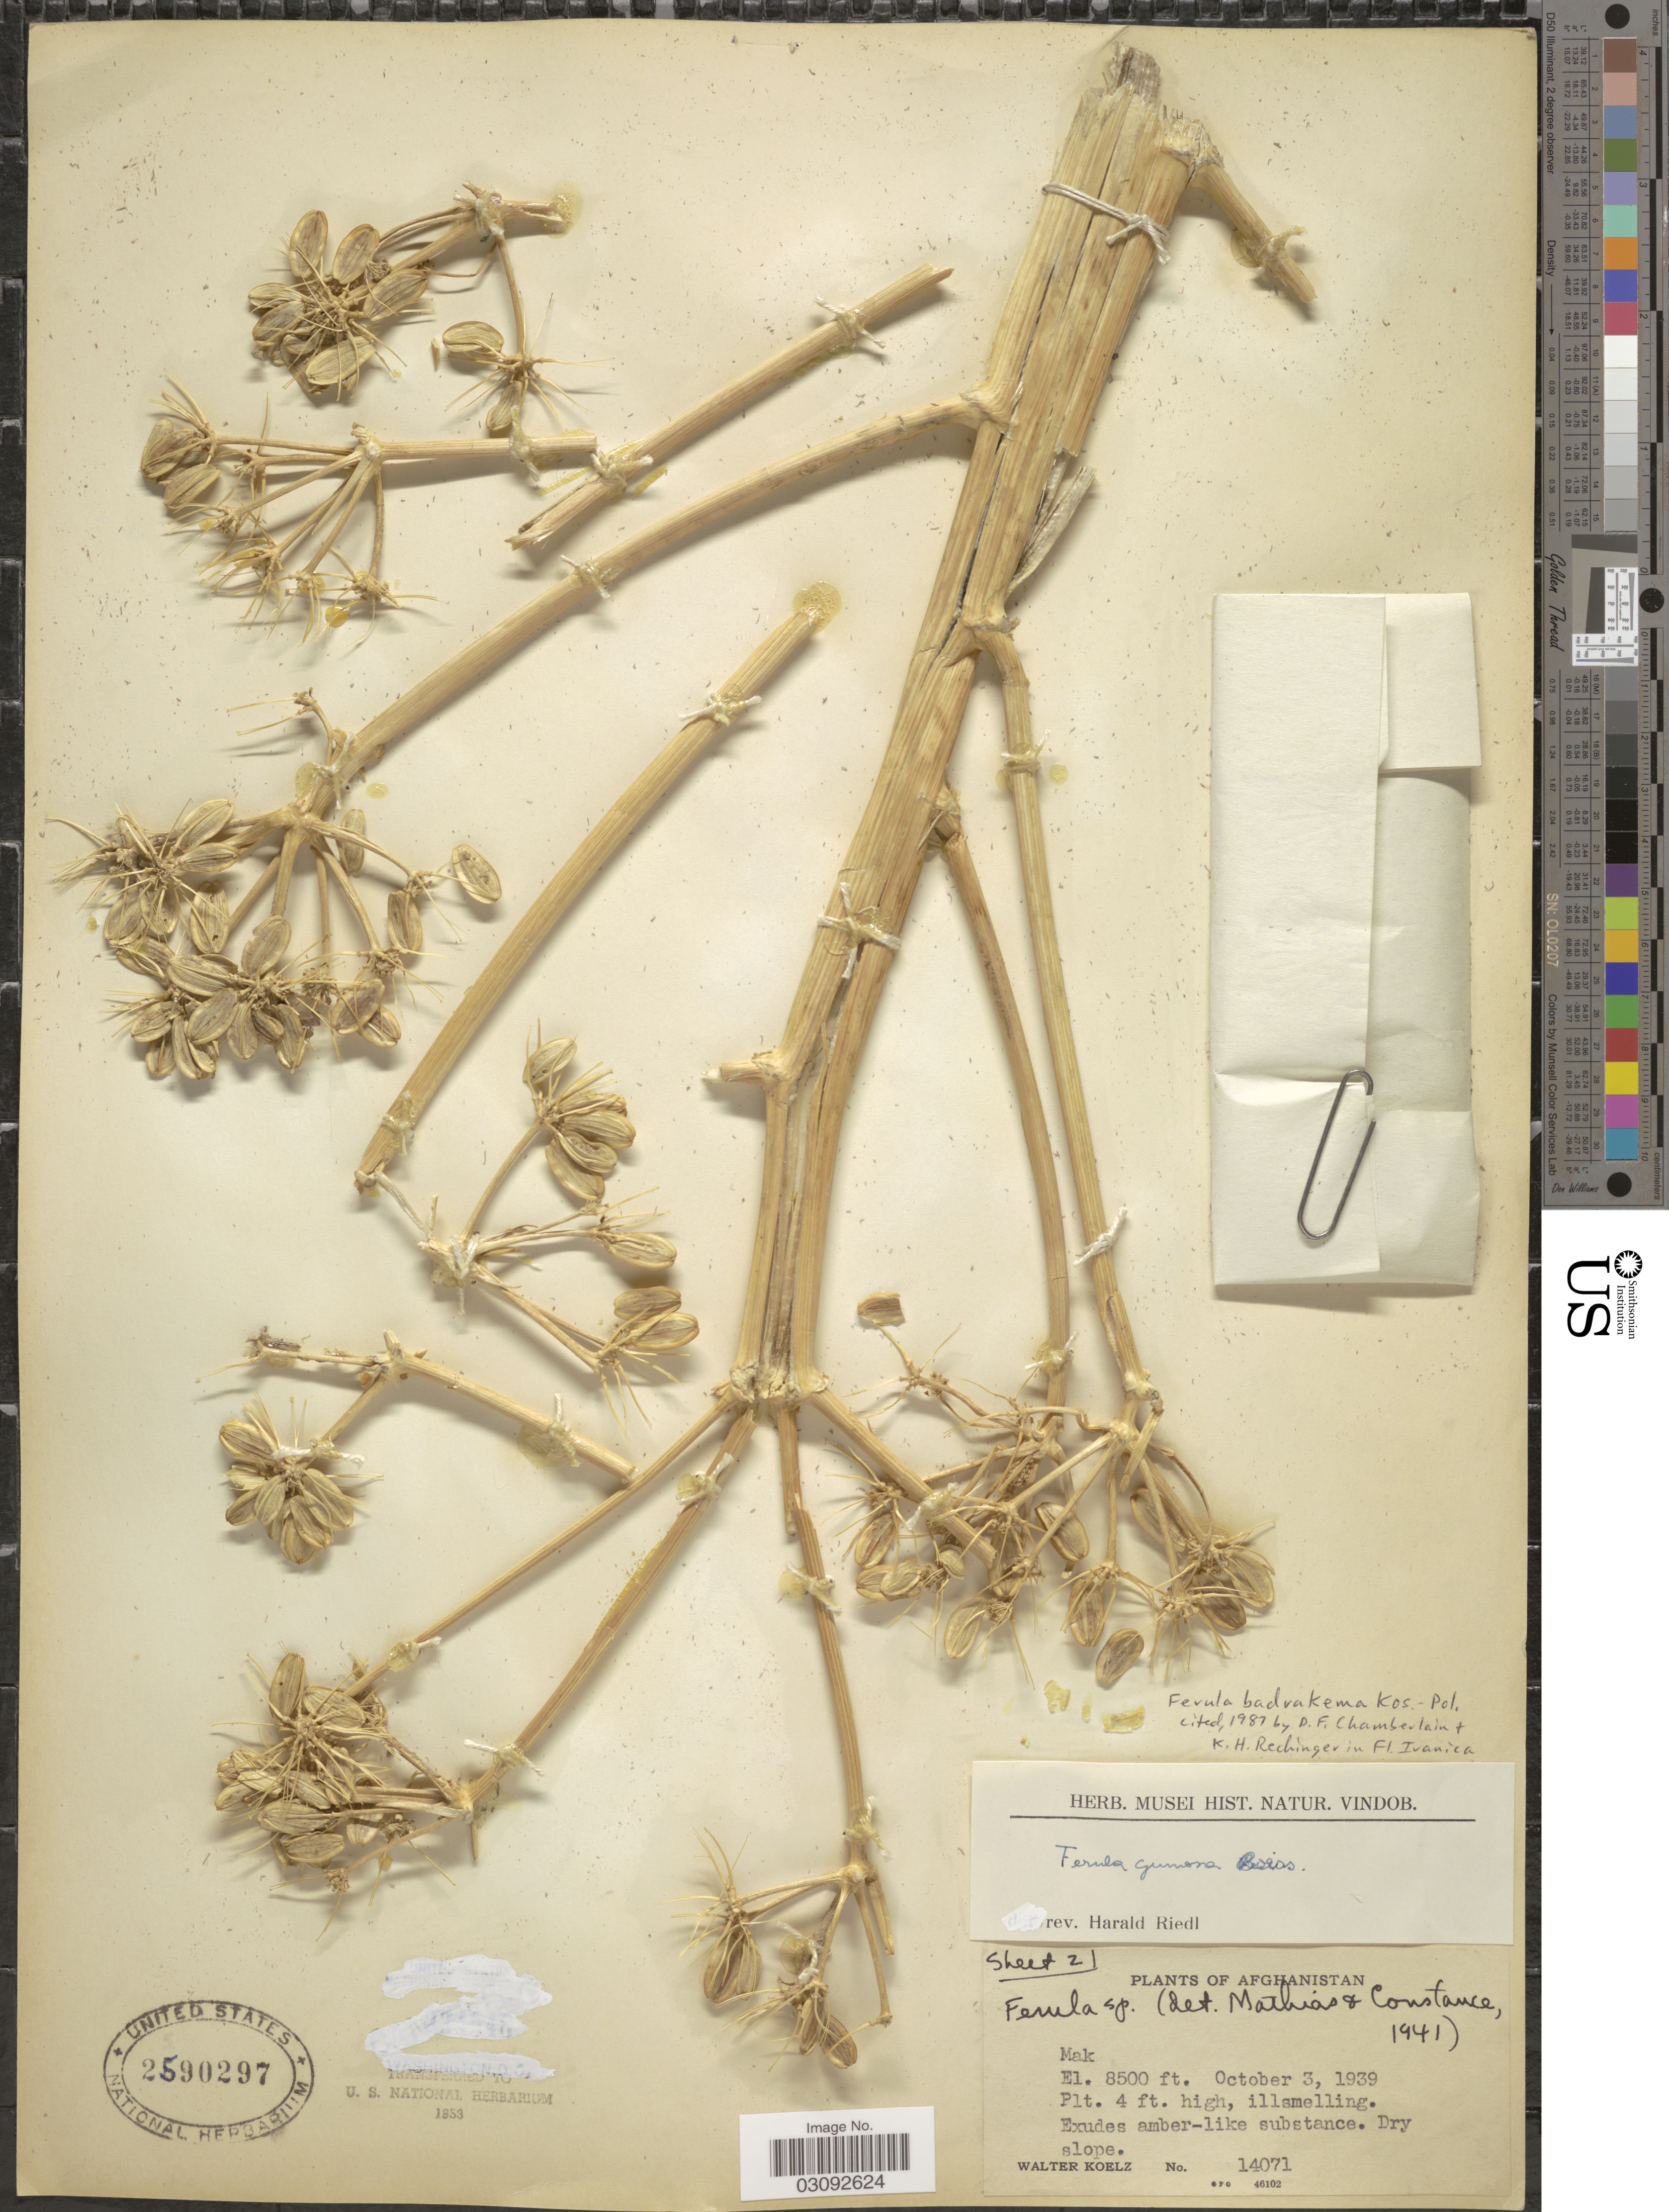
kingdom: Plantae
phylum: Tracheophyta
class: Magnoliopsida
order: Apiales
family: Apiaceae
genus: Ferula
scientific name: Ferula badrakema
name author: Koso-Pol.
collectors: W. N. Koelz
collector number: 14071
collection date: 1939-10-03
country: Afghanistan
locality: Mak.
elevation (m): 2591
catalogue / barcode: US 2590297